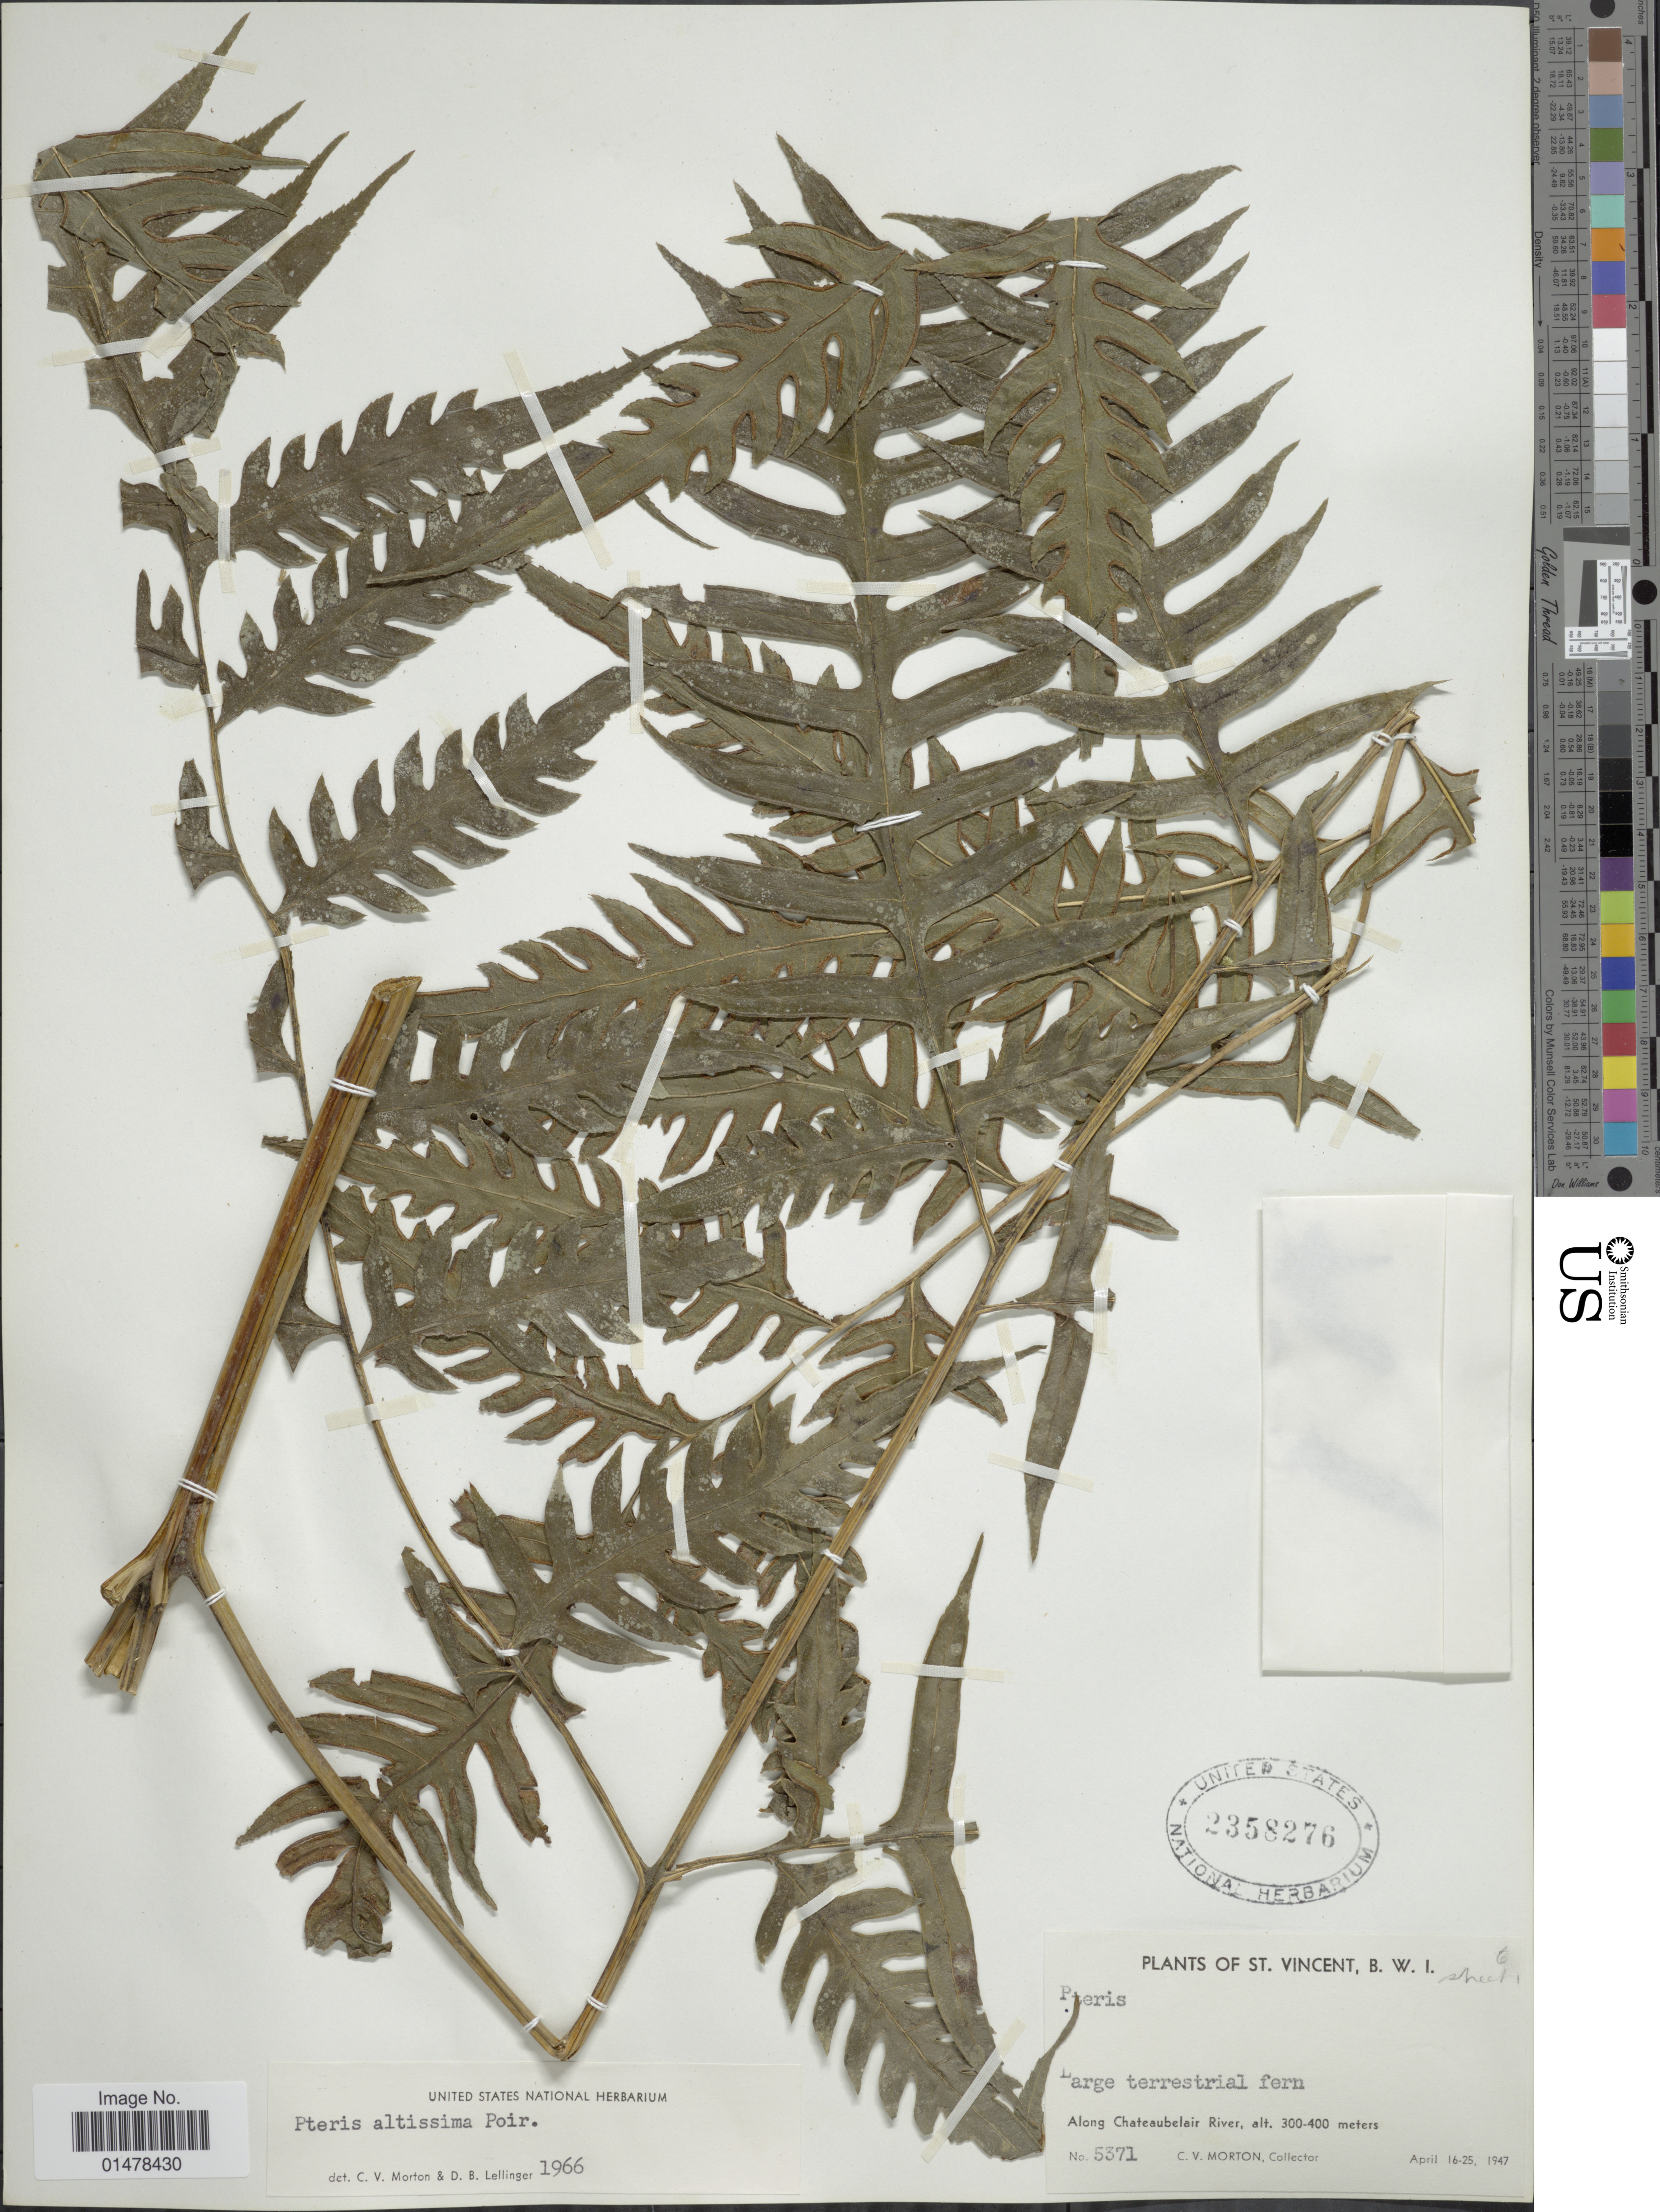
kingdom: Plantae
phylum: Tracheophyta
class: Polypodiopsida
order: Polypodiales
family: Pteridaceae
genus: Pteris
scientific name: Pteris altissima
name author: Poir.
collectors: C. V. Morton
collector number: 5371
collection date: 1947-04-16/1947-04-25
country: St. Vincent - Grenadines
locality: Plants of St. Vincent, B.W.I., large terrestrial fern, along Chateaubelair river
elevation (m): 300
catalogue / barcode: US 2358276